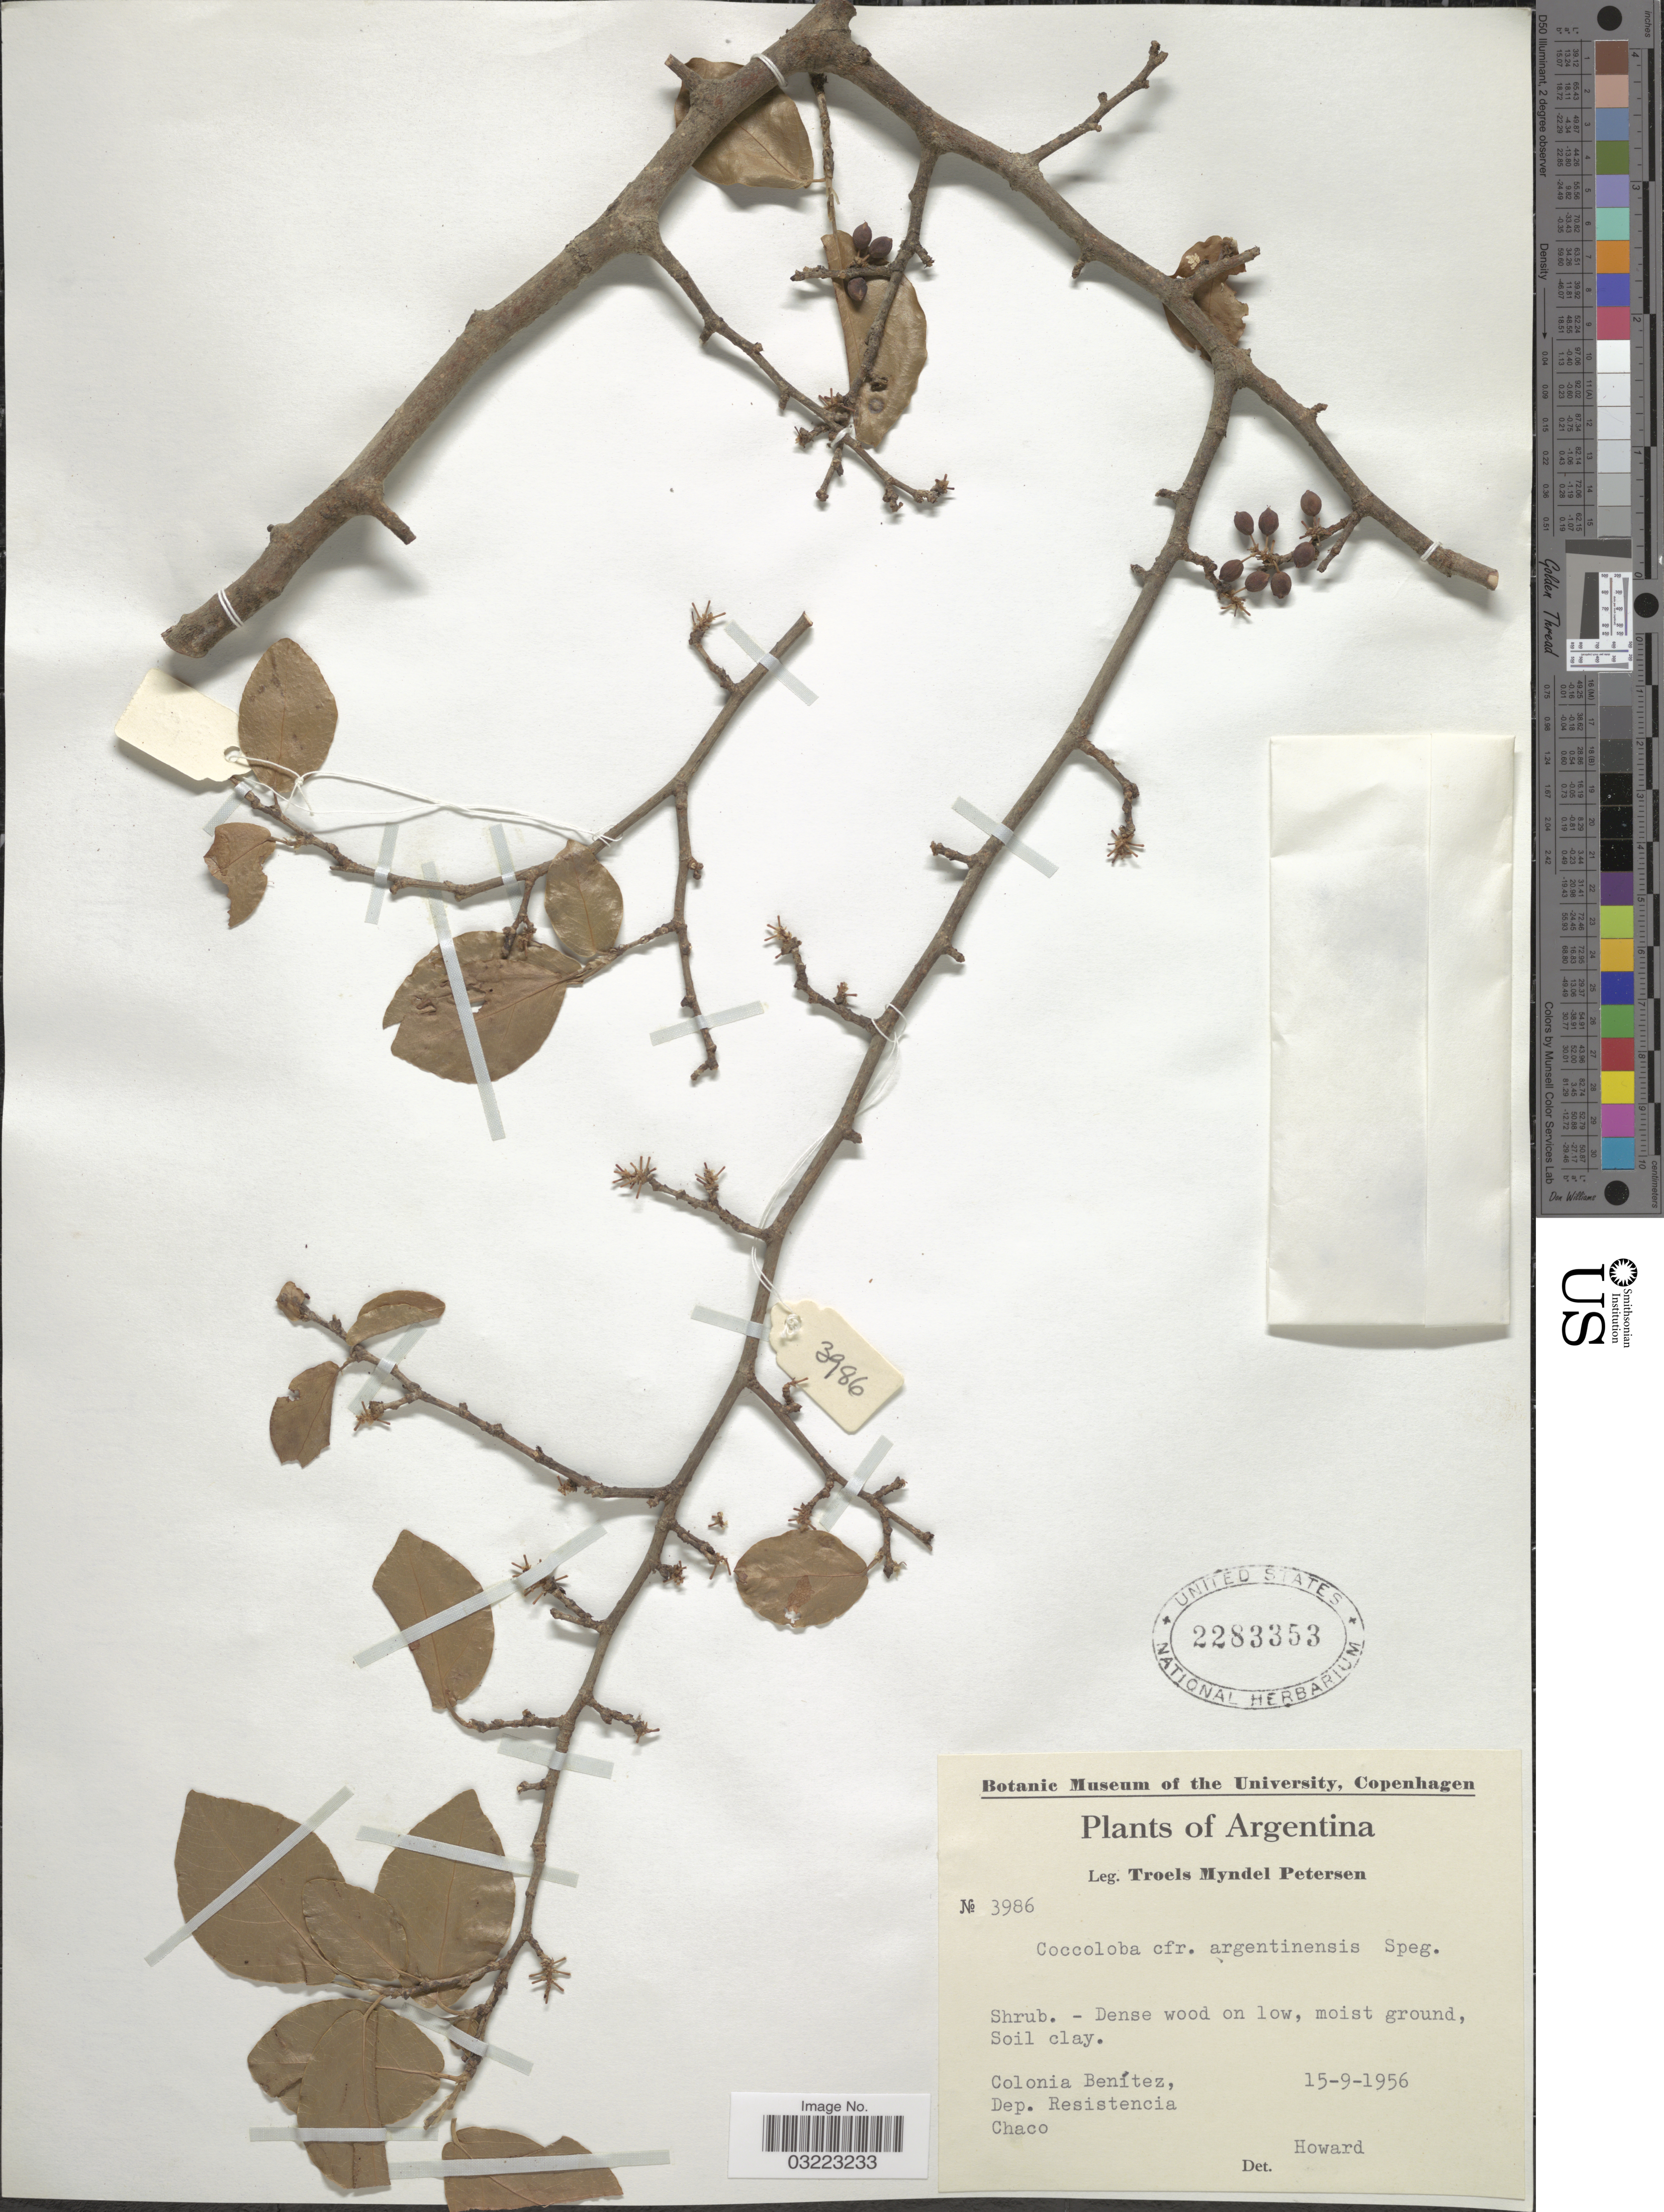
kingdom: Plantae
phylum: Tracheophyta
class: Magnoliopsida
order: Caryophyllales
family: Polygonaceae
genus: Coccoloba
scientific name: Coccoloba argentinensis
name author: Speg.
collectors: T. M. Petersen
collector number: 3986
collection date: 1956-09-15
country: Argentina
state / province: Chaco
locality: Colonia Benítez, Dep. Resistencia.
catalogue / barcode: US 2283353